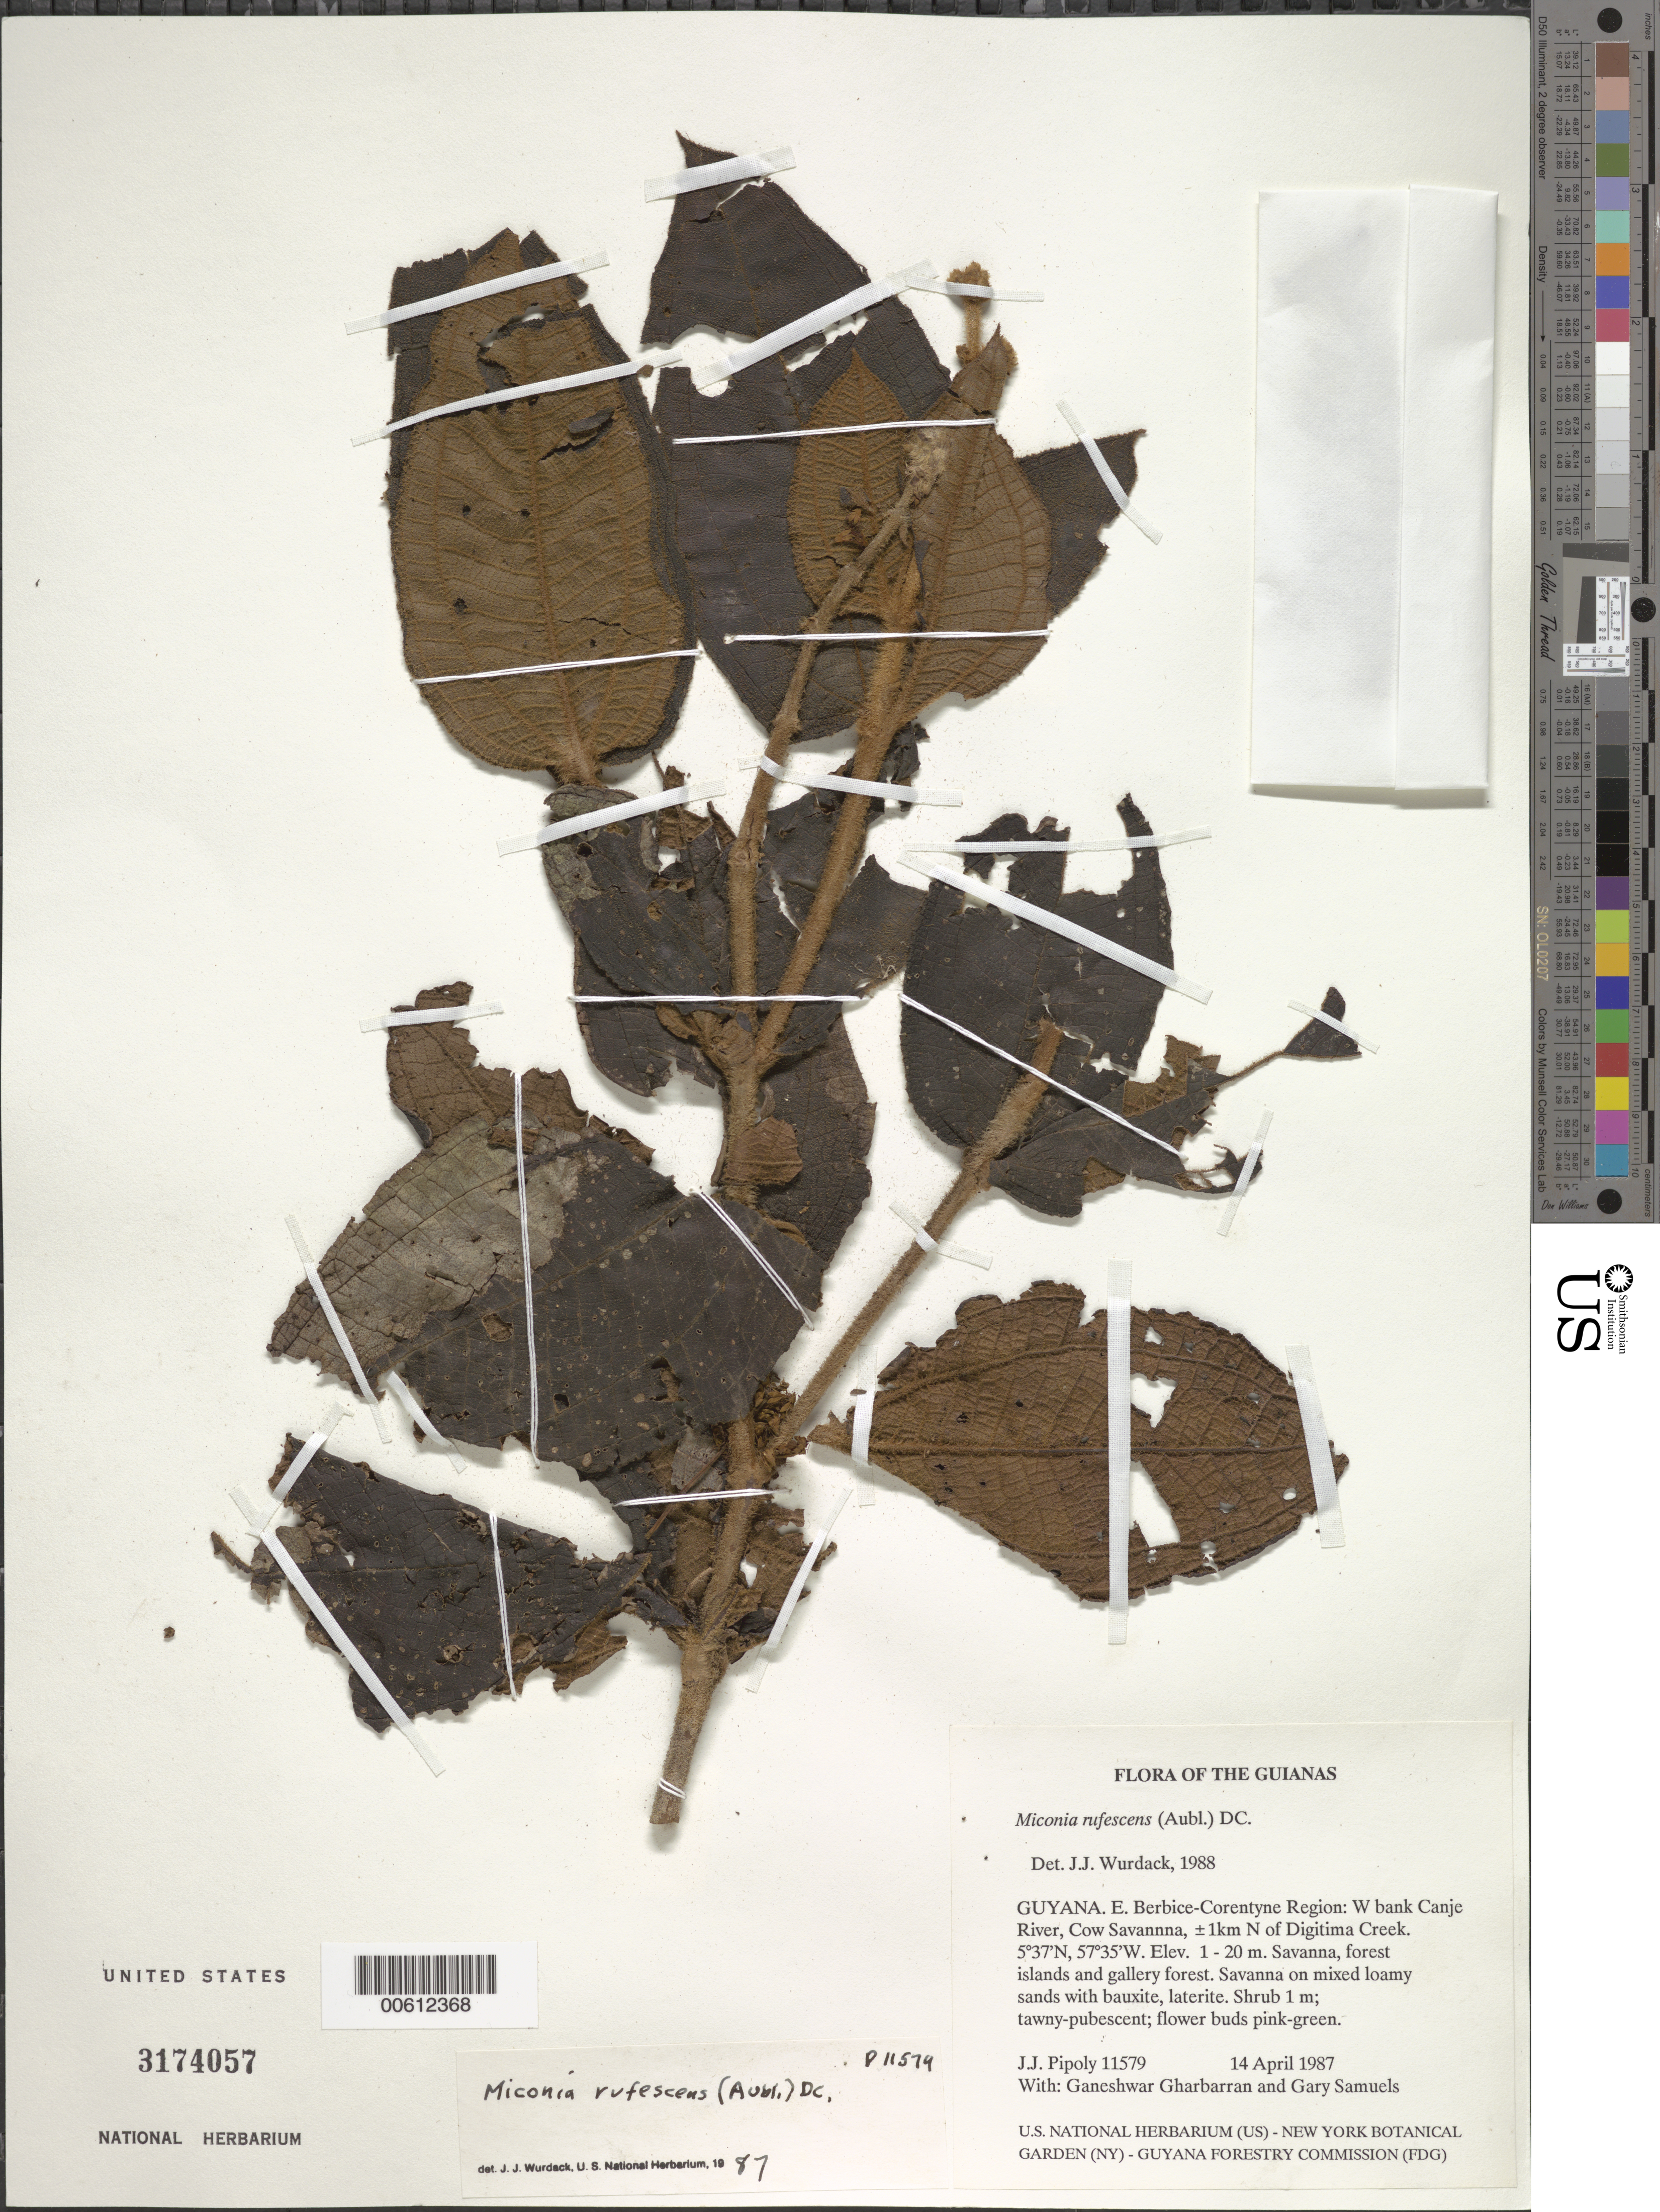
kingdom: Plantae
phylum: Tracheophyta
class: Magnoliopsida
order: Myrtales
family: Melastomataceae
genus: Miconia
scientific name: Miconia rufescens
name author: (Aubl.) DC.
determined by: Wurdack, John J., (US), US (UNITED STATES)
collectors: J. J. Pipoly, G. Gharbarran & G. Samuels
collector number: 11579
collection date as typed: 14 April 1987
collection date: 1987-04-14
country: Guyana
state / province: E. Berbice-Corentyne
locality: W bank Canje River, Cow Savanna, ±1km N of Digitima Creek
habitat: Savanna, forest islands and gallery forest. Savanna on mixed loamy sands with bauxite, laterite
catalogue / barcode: US 3174057